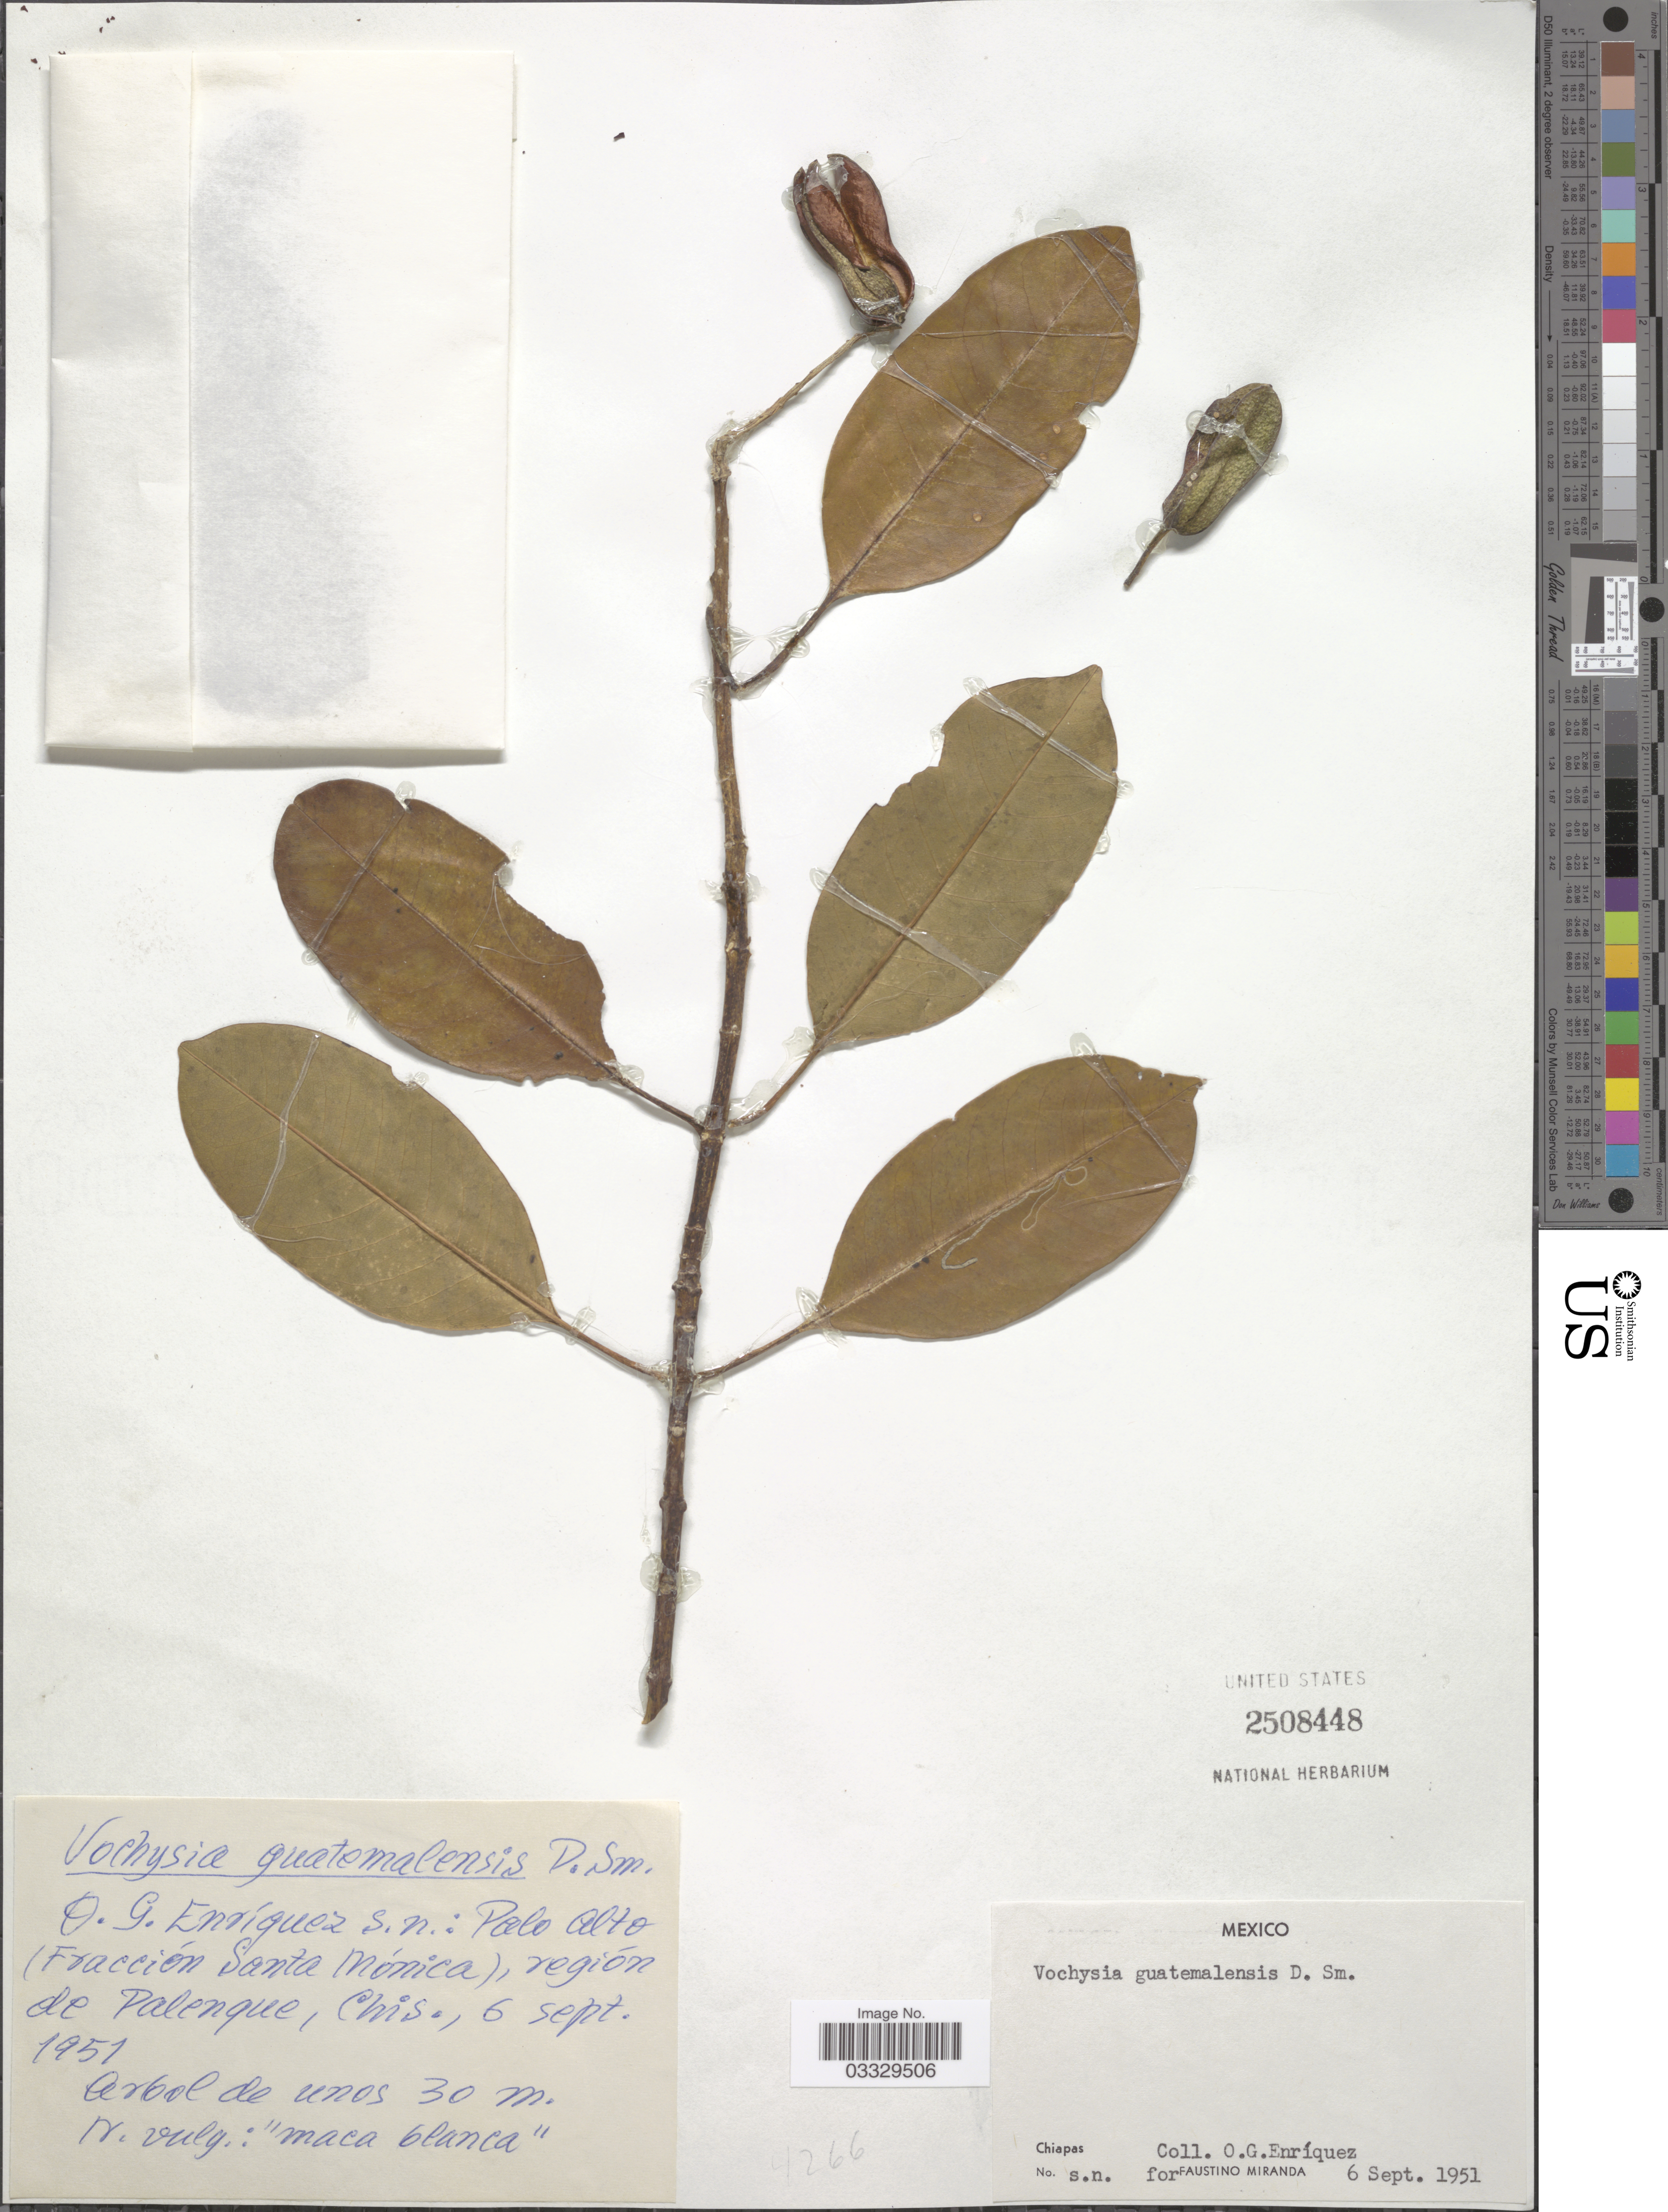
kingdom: Plantae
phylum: Tracheophyta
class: Magnoliopsida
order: Myrtales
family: Vochysiaceae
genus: Vochysia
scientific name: Vochysia guatemalensis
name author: Donn. Sm.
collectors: O. Enriquez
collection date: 1951-09-06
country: Mexico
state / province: Chiapas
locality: Palo Alto (Fracción Santa Mónica), región de Palenque.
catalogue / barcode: US 2508448